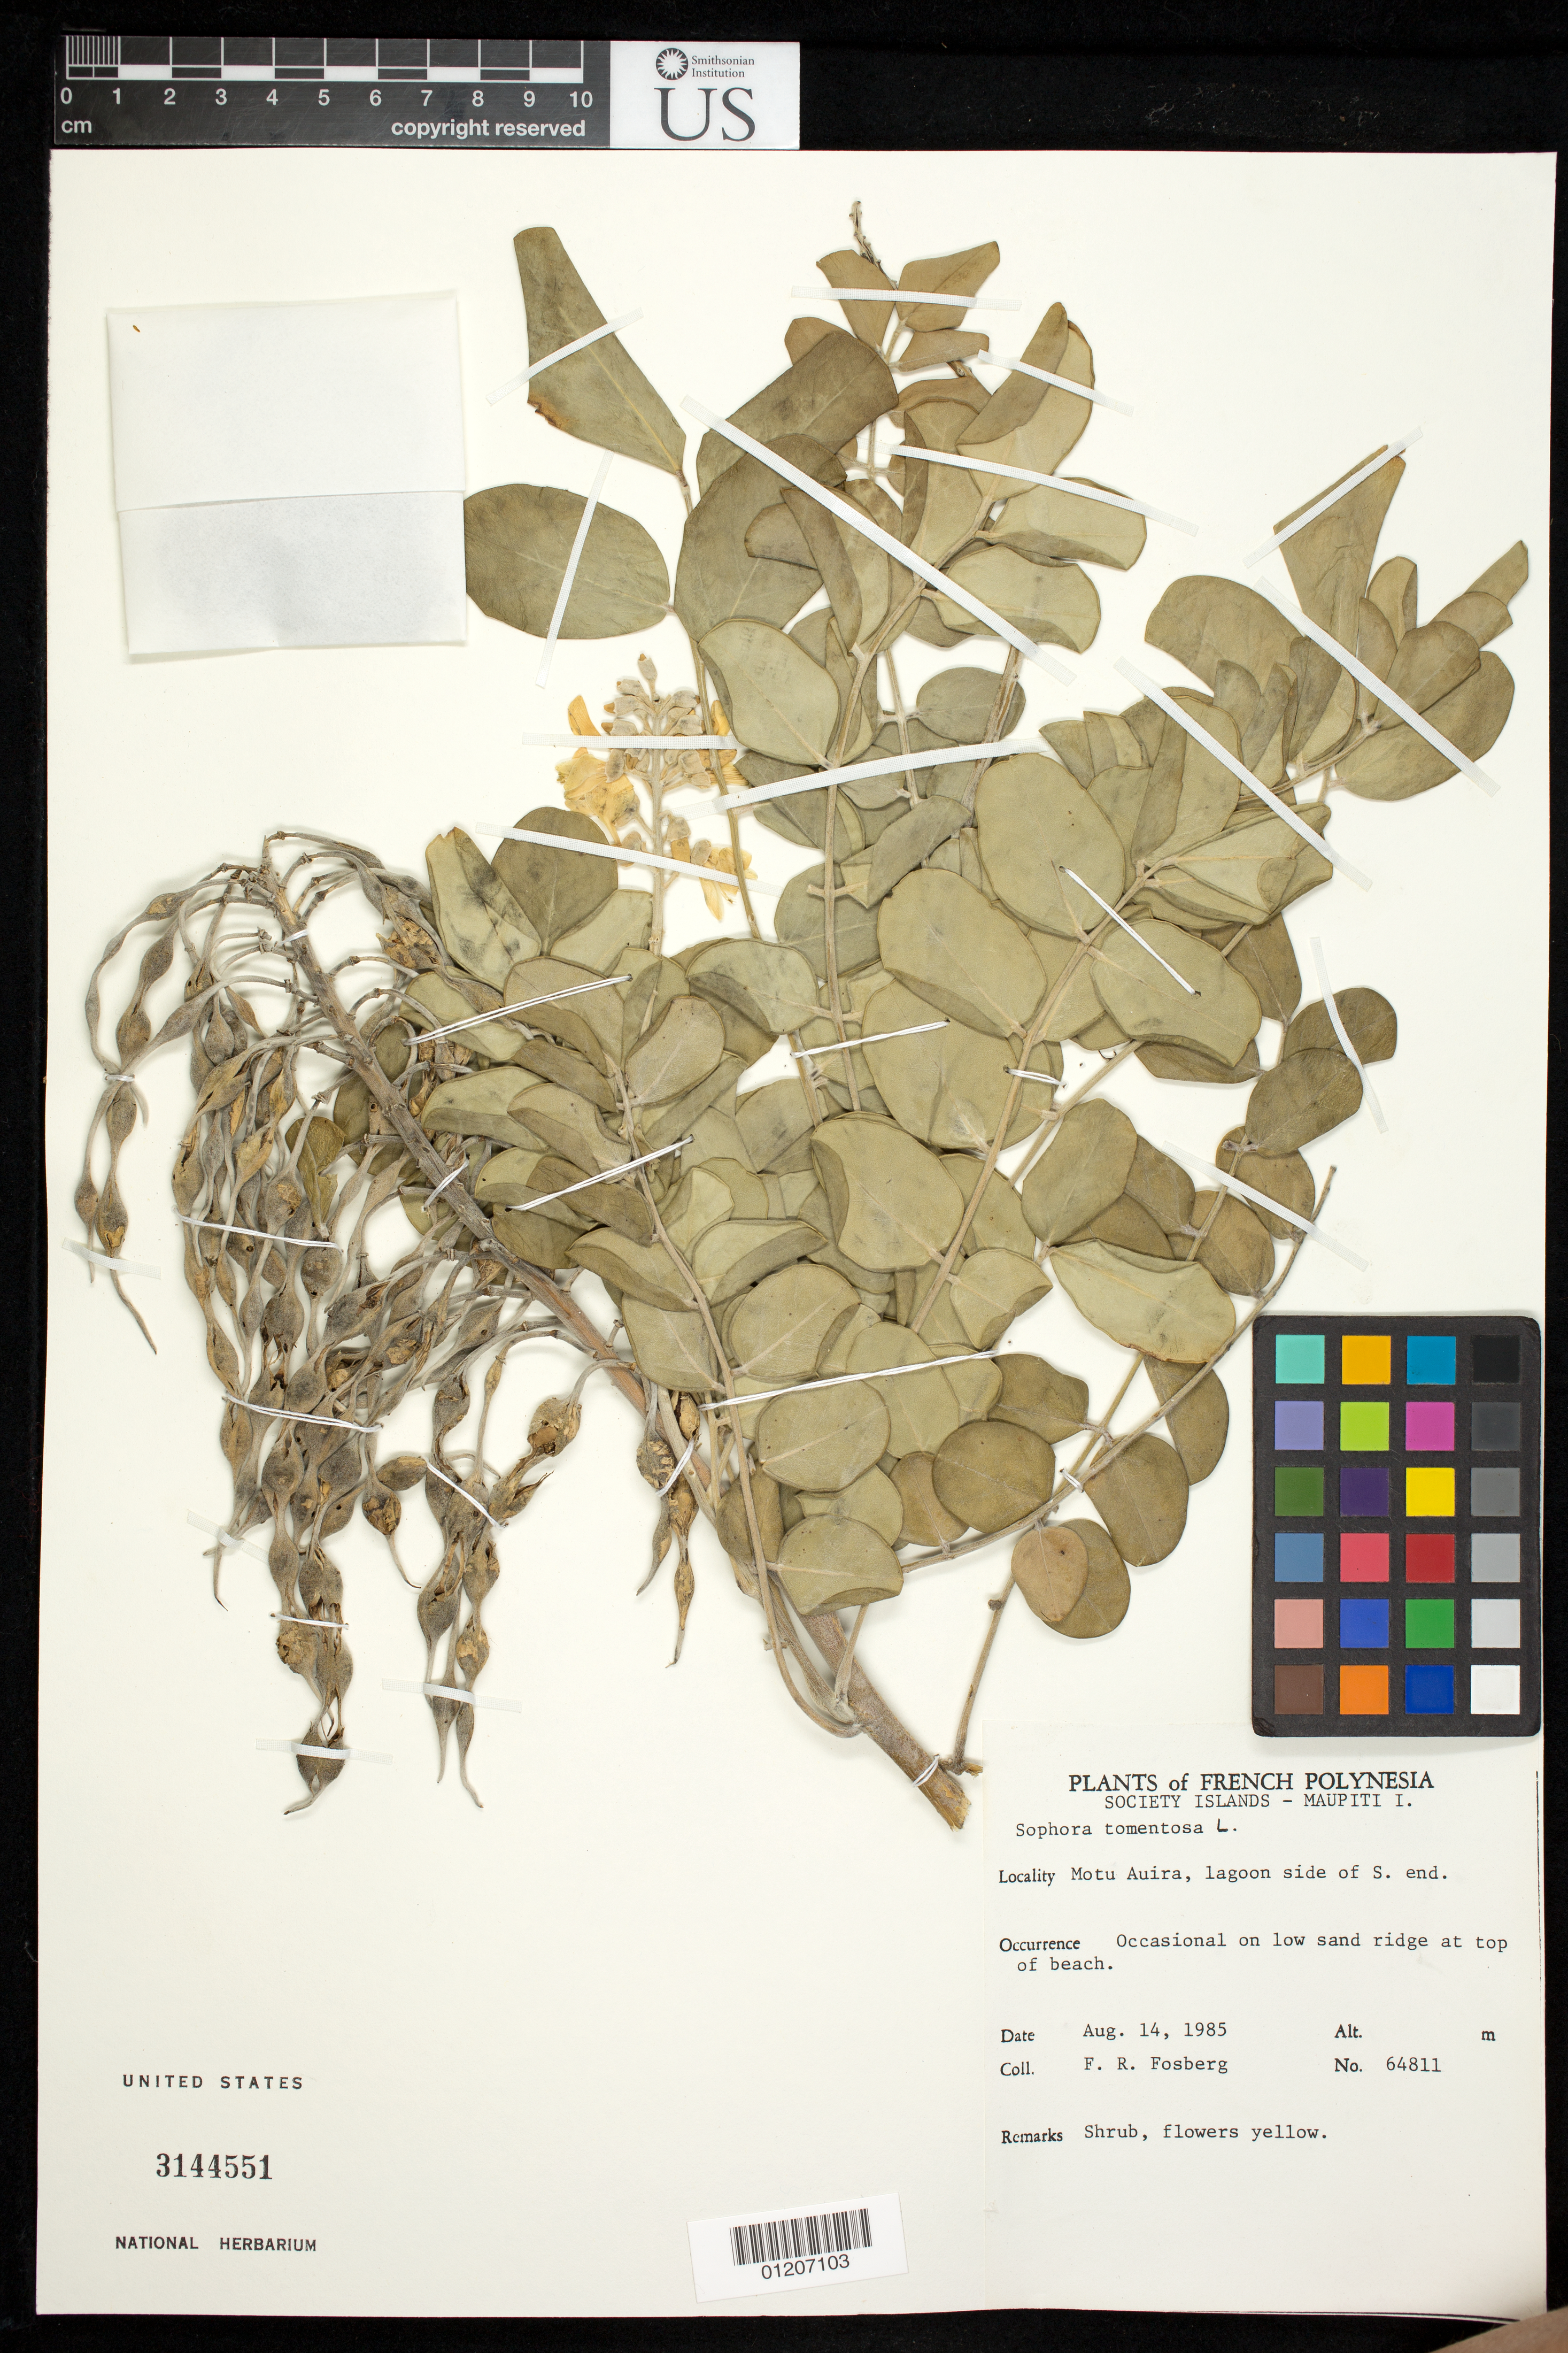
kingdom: Plantae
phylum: Tracheophyta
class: Magnoliopsida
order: Fabales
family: Fabaceae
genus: Sophora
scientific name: Sophora tomentosa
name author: L.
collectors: F. R. Fosberg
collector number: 64811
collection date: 1985-08-14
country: French Polynesia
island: Maupiti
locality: Motu Auira, lagoon side of S. end.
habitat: top of beach.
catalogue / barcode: US 3144551